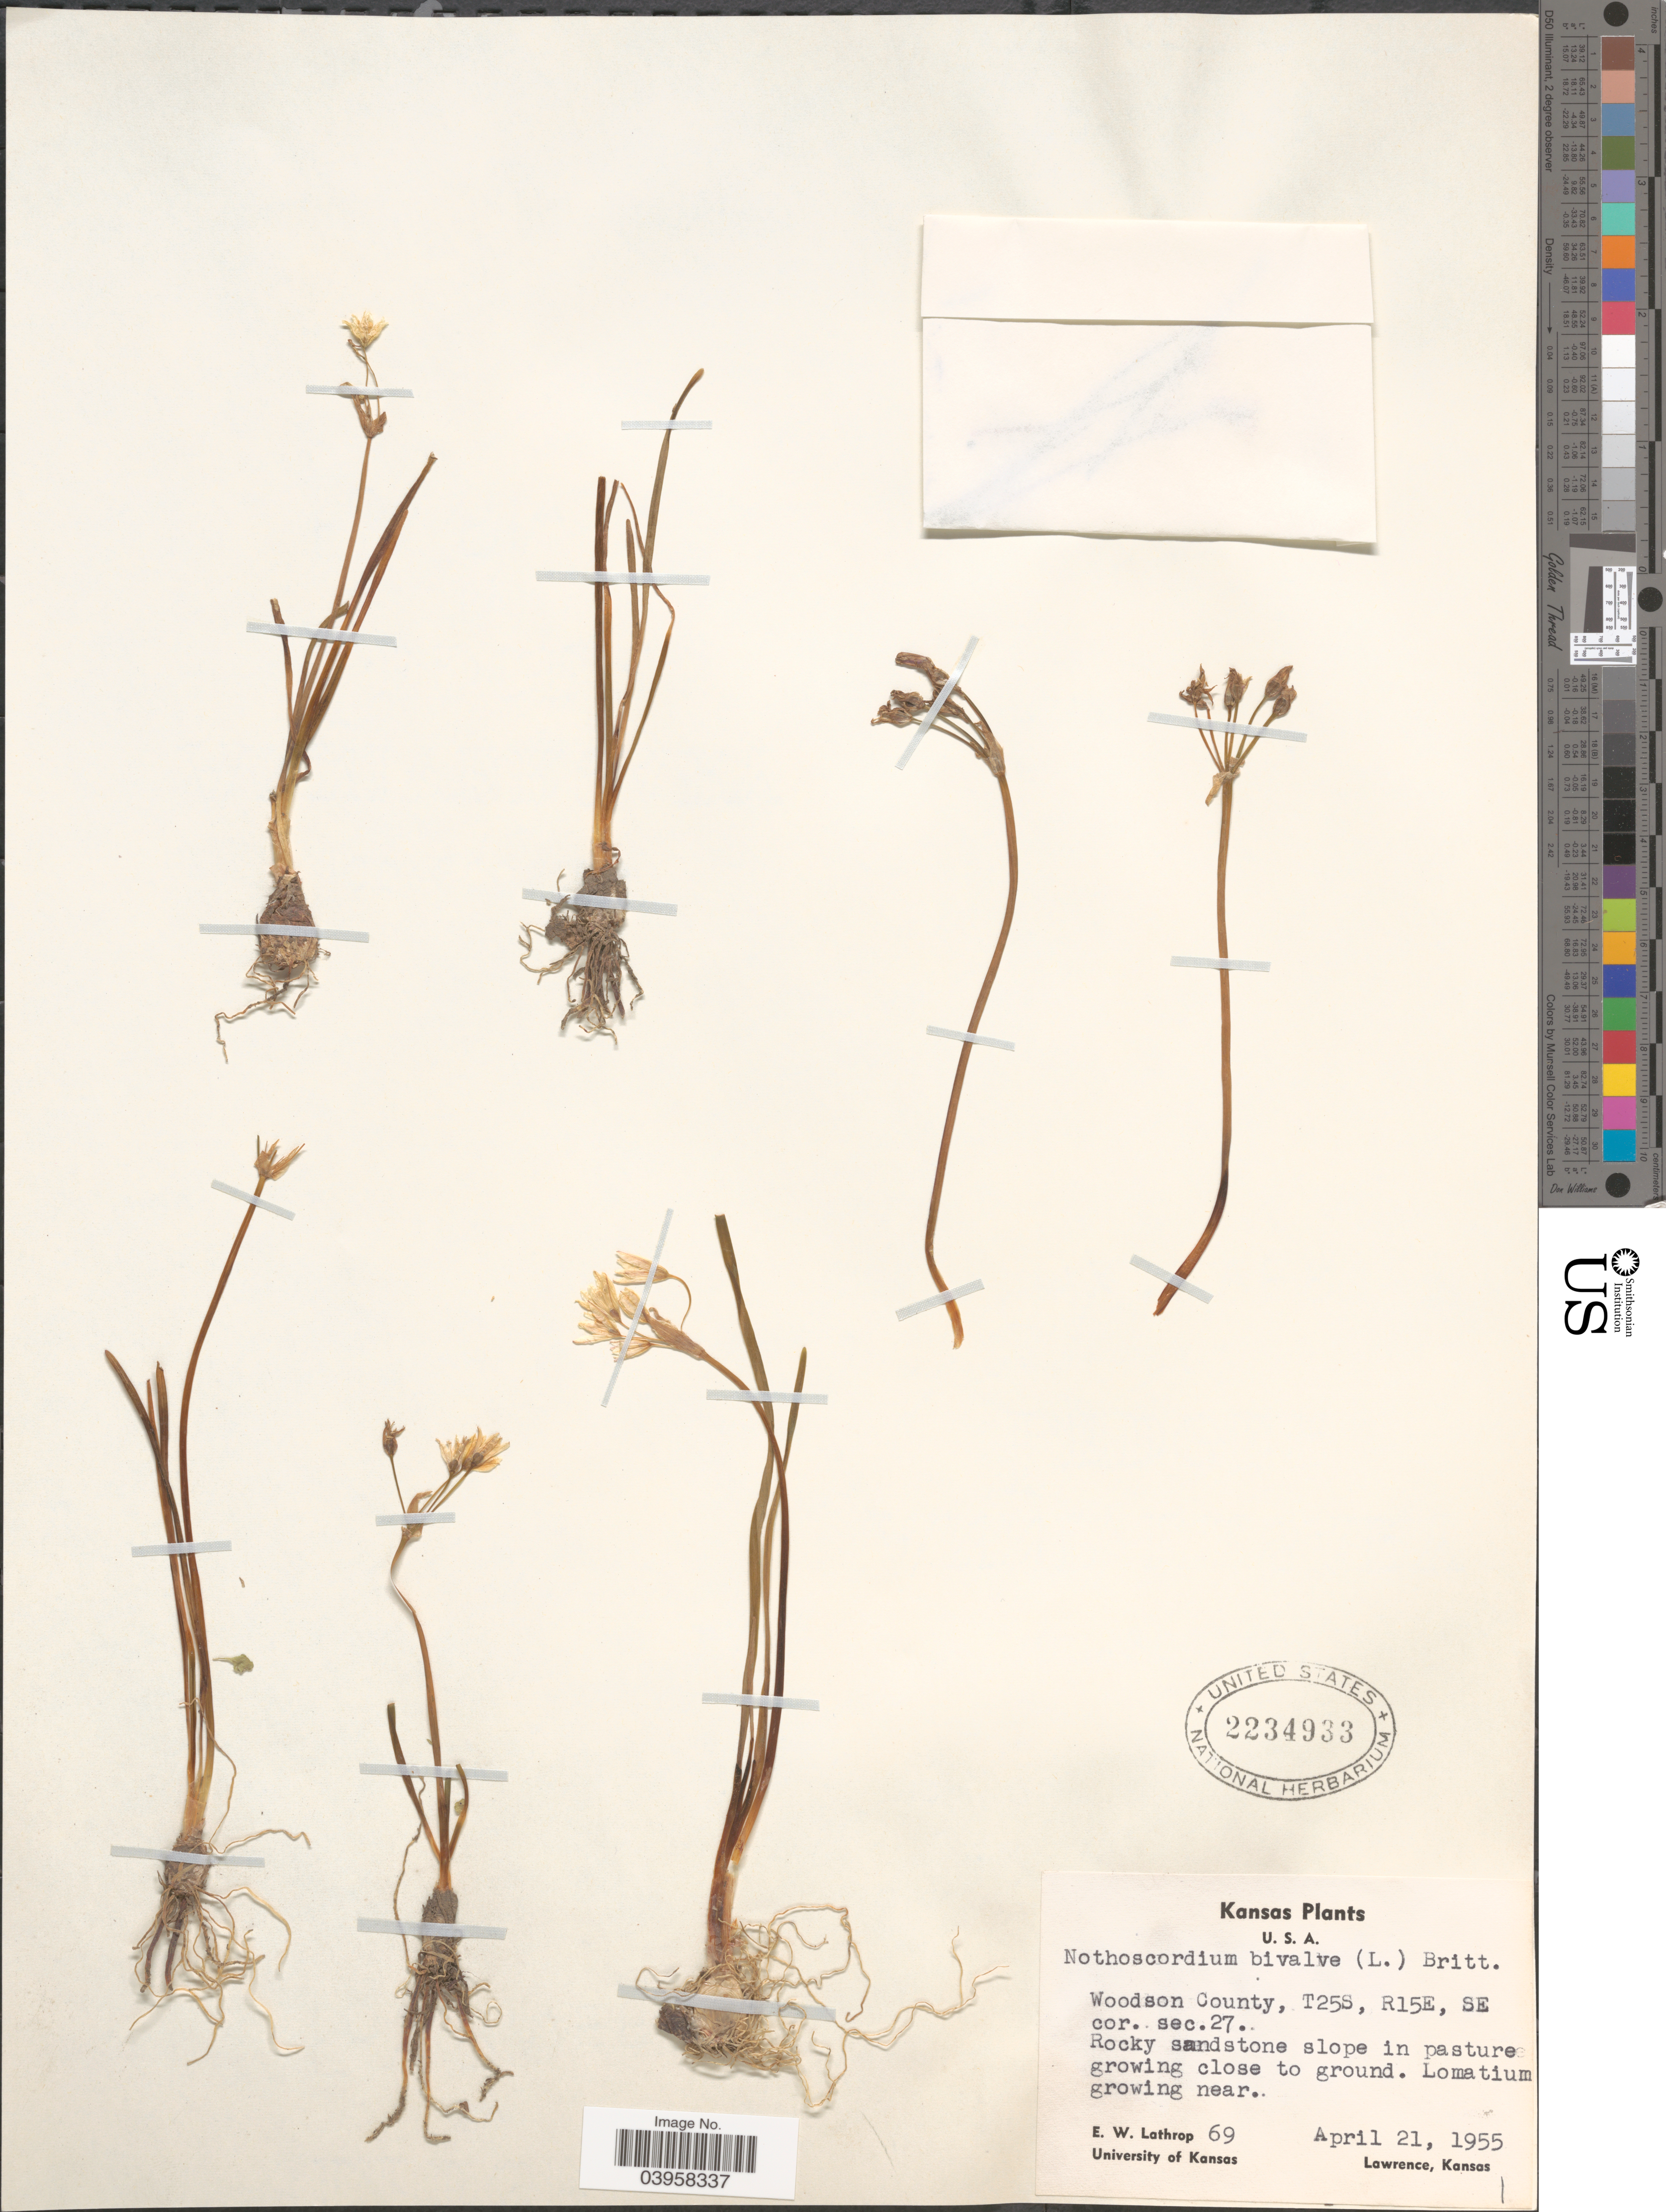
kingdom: Plantae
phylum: Tracheophyta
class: Liliopsida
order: Asparagales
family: Amaryllidaceae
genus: Nothoscordum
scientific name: Nothoscordum bivalve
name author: (L.) Britton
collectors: E. W. Lathrop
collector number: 69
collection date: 1955-04-21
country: United States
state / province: Kansas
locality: Woodson County, T25S, R15E, SE cor. sec. 27. Rocky sandstone slope in pasture growing close to ground.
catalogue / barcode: US 2234933